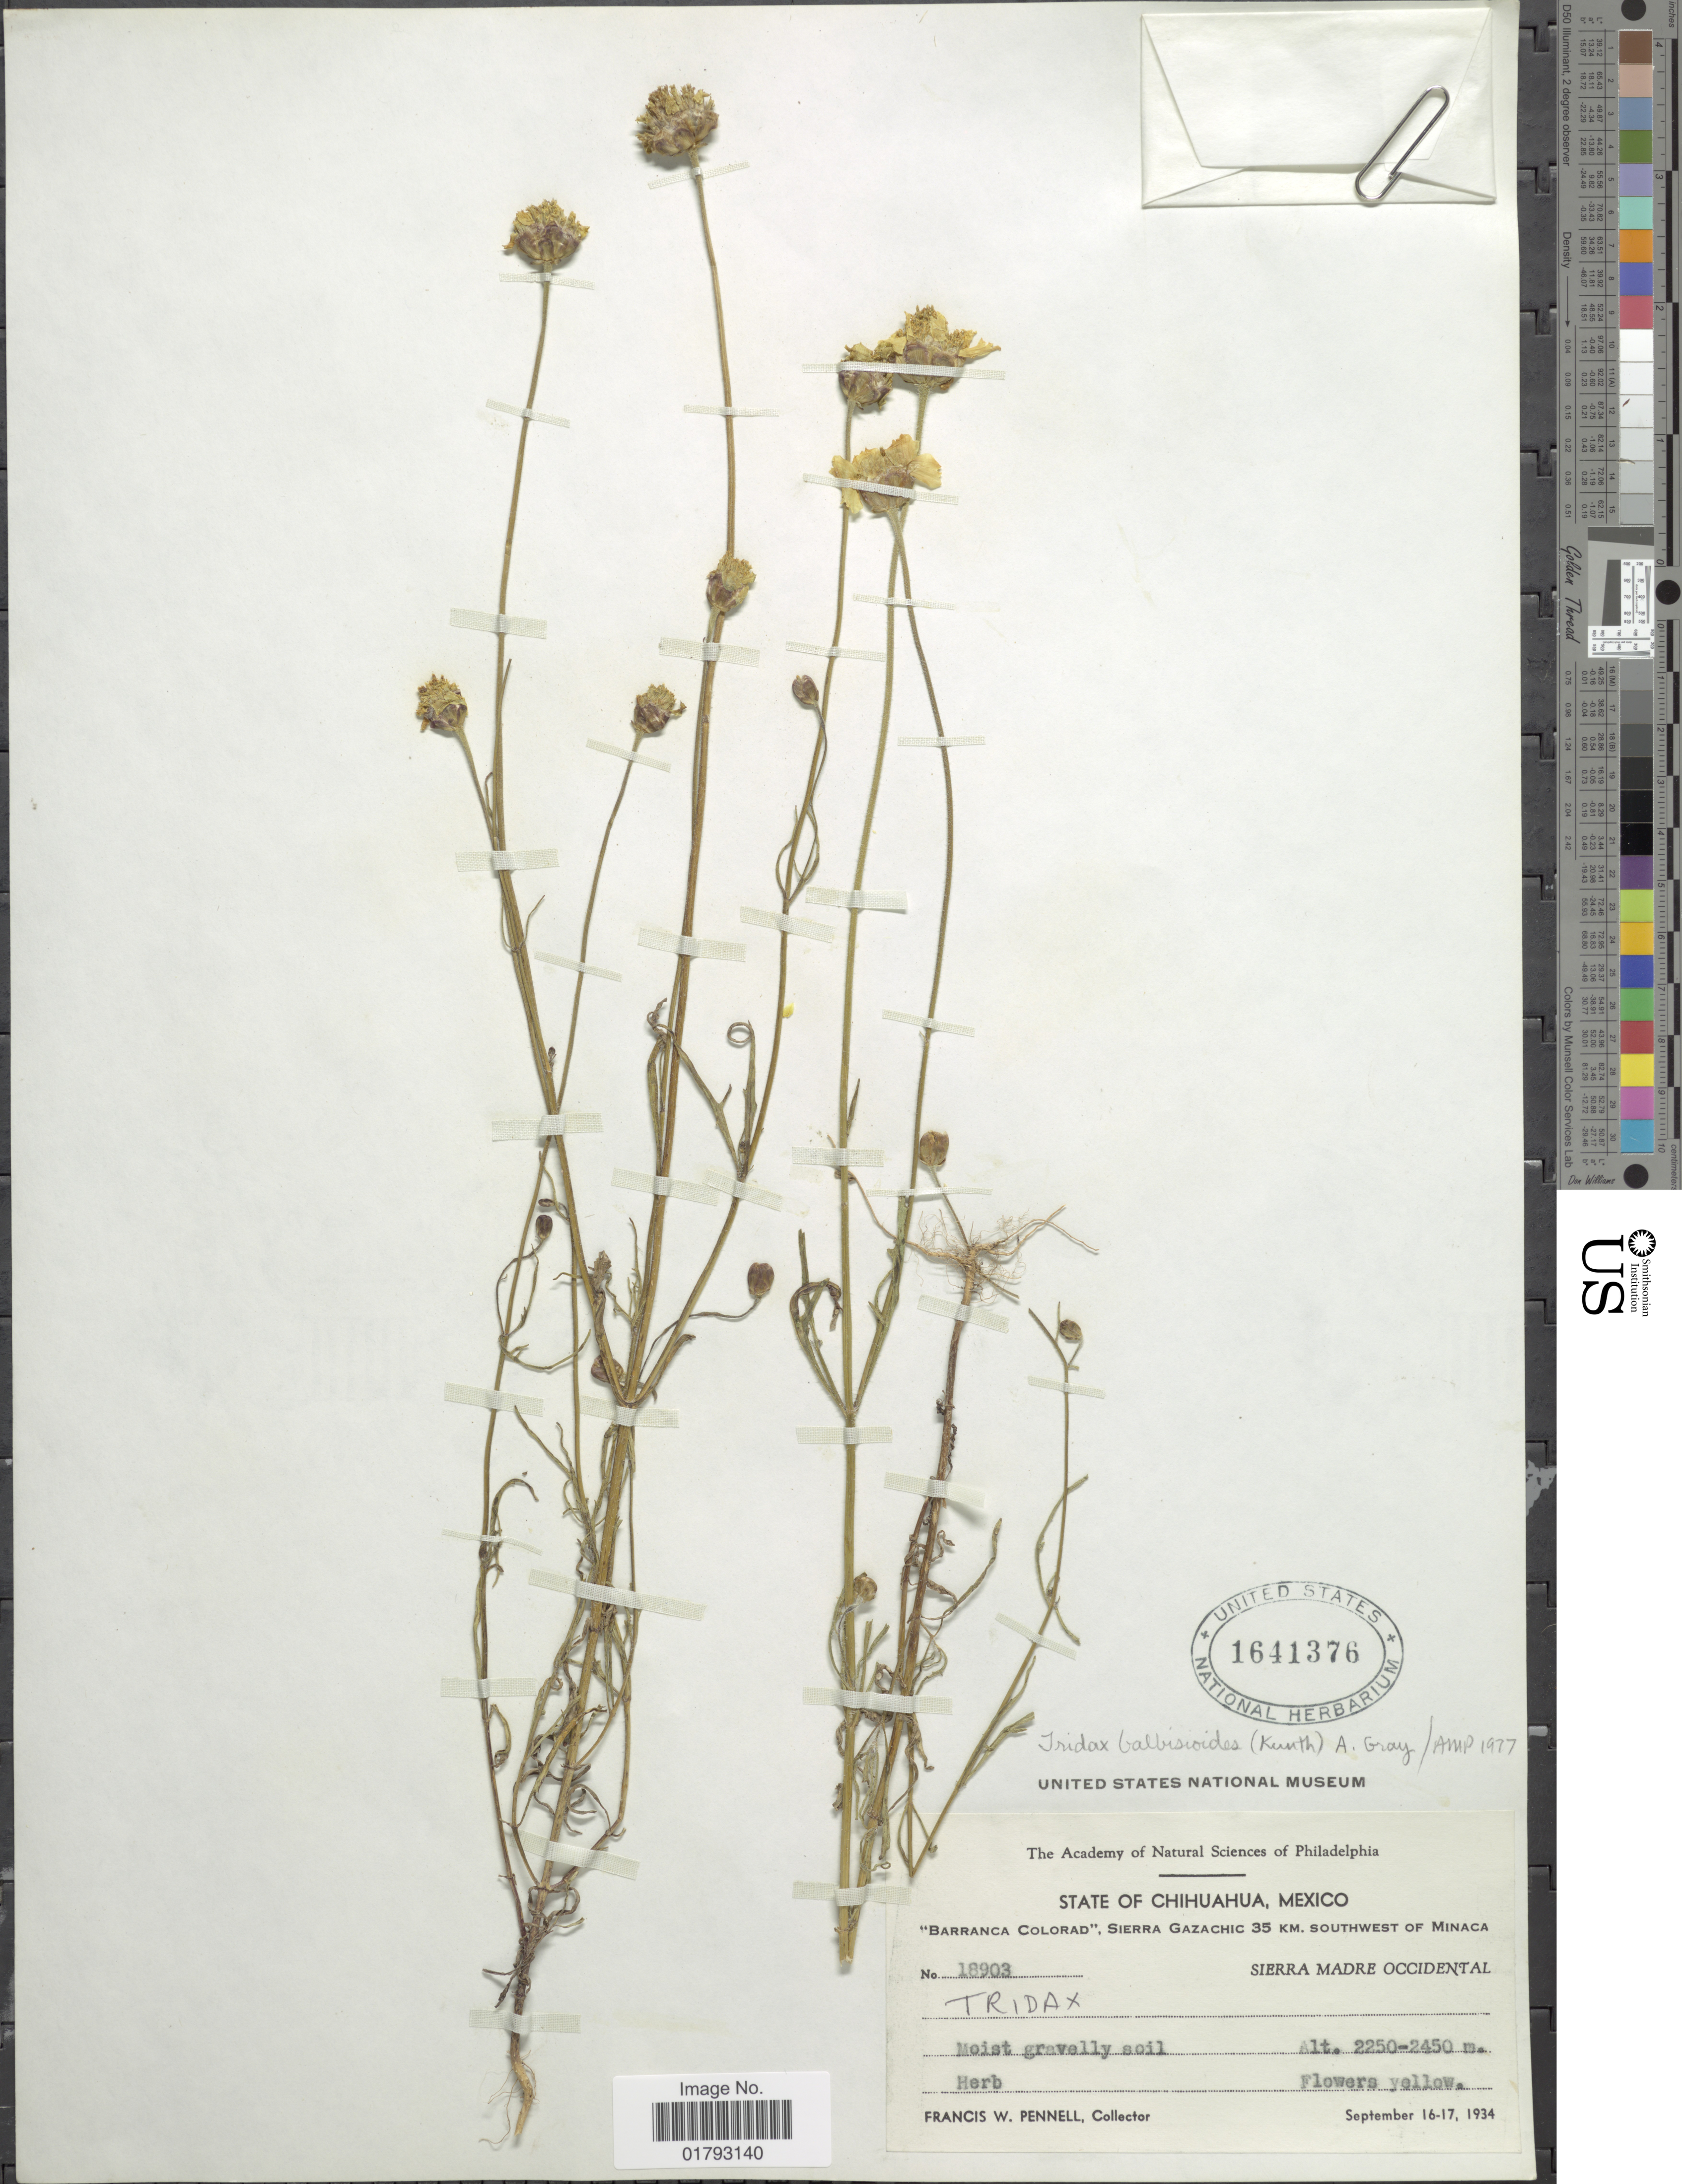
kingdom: Plantae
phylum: Tracheophyta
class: Magnoliopsida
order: Asterales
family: Asteraceae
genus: Tridax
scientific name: Tridax balbisioides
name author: (Kunth) A. Gray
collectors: F. W. Pennell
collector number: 18903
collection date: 1934-09-16/1934-09-17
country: Mexico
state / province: Chihuahua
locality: State of Chihuahua, Mexico. "Barranca Colorad", Sierra Gazachic 35 km. southwest of Minaca.Sierra Madre Occidental.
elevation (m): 2250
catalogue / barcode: US 1641376